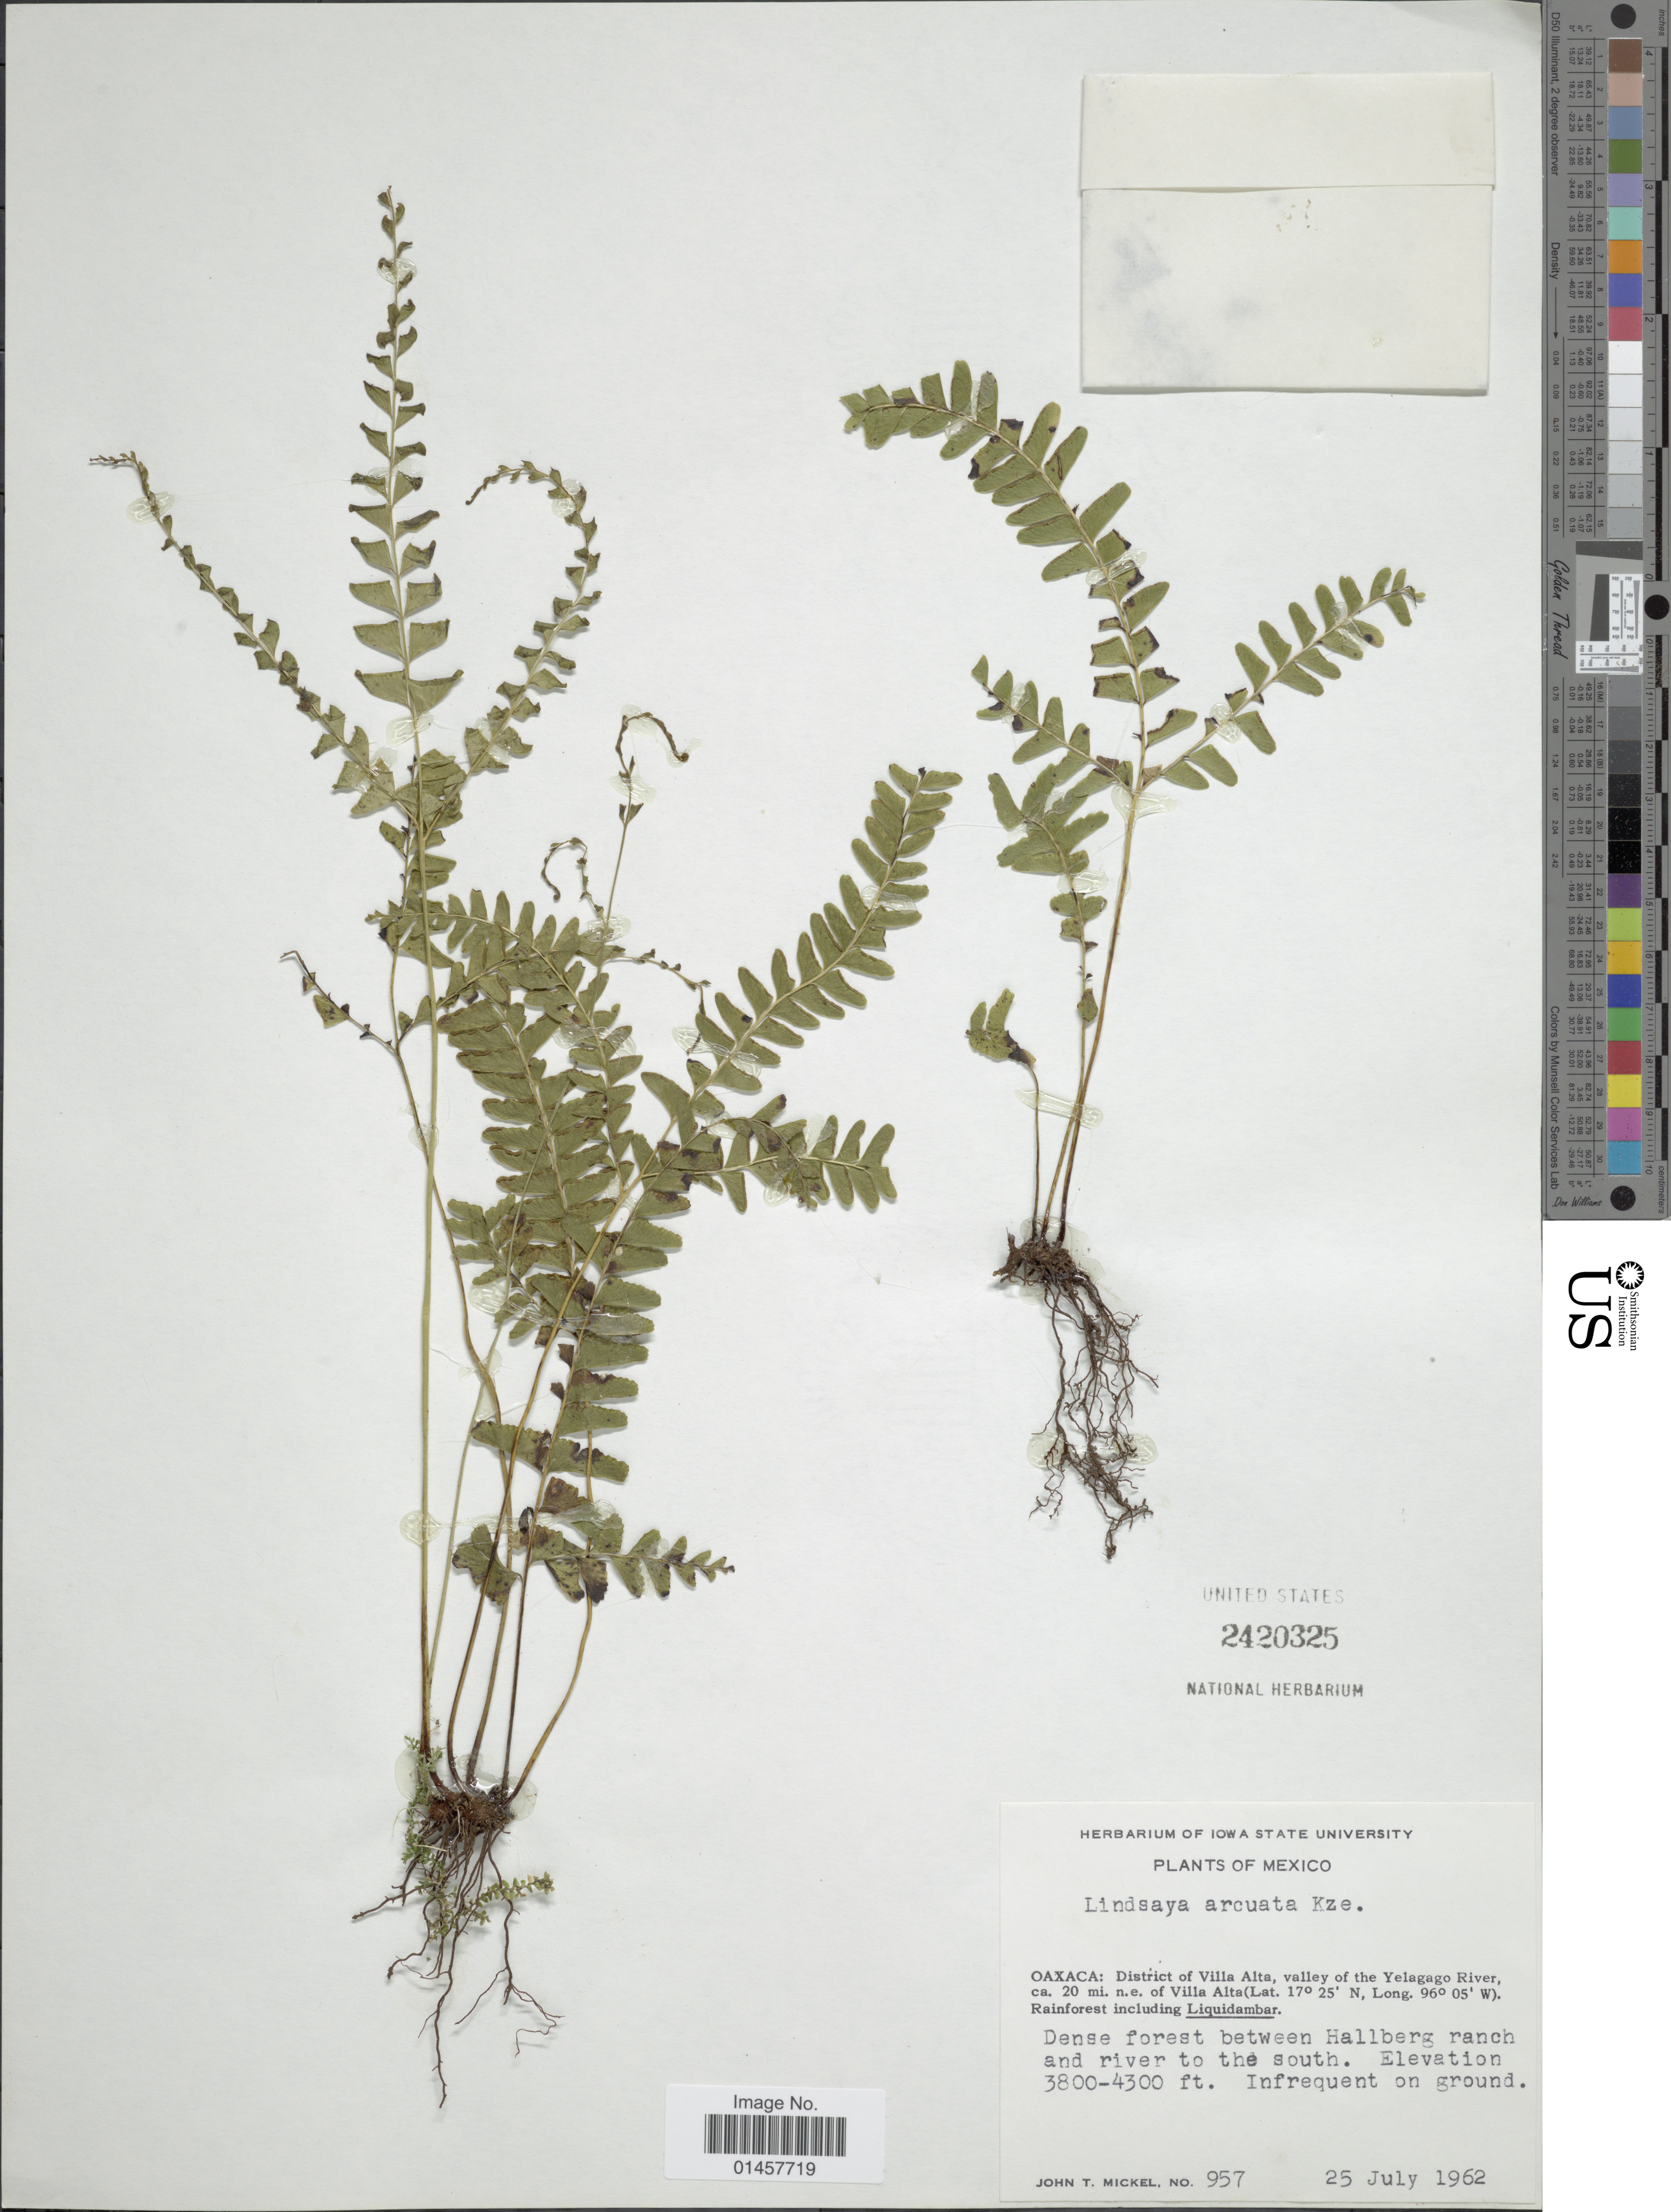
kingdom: Plantae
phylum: Tracheophyta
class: Polypodiopsida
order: Polypodiales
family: Lindsaeaceae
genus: Lindsaea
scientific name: Lindsaea arcuata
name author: Kunze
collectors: J. T. Mickel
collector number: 957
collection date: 1962-07-25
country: Mexico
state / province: Oaxaca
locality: Oaxaca: District of Villa Alta, valley of the Yelagago River, ca. 20mi. n.e. of Villa Alta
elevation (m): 1158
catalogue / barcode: US 2420325